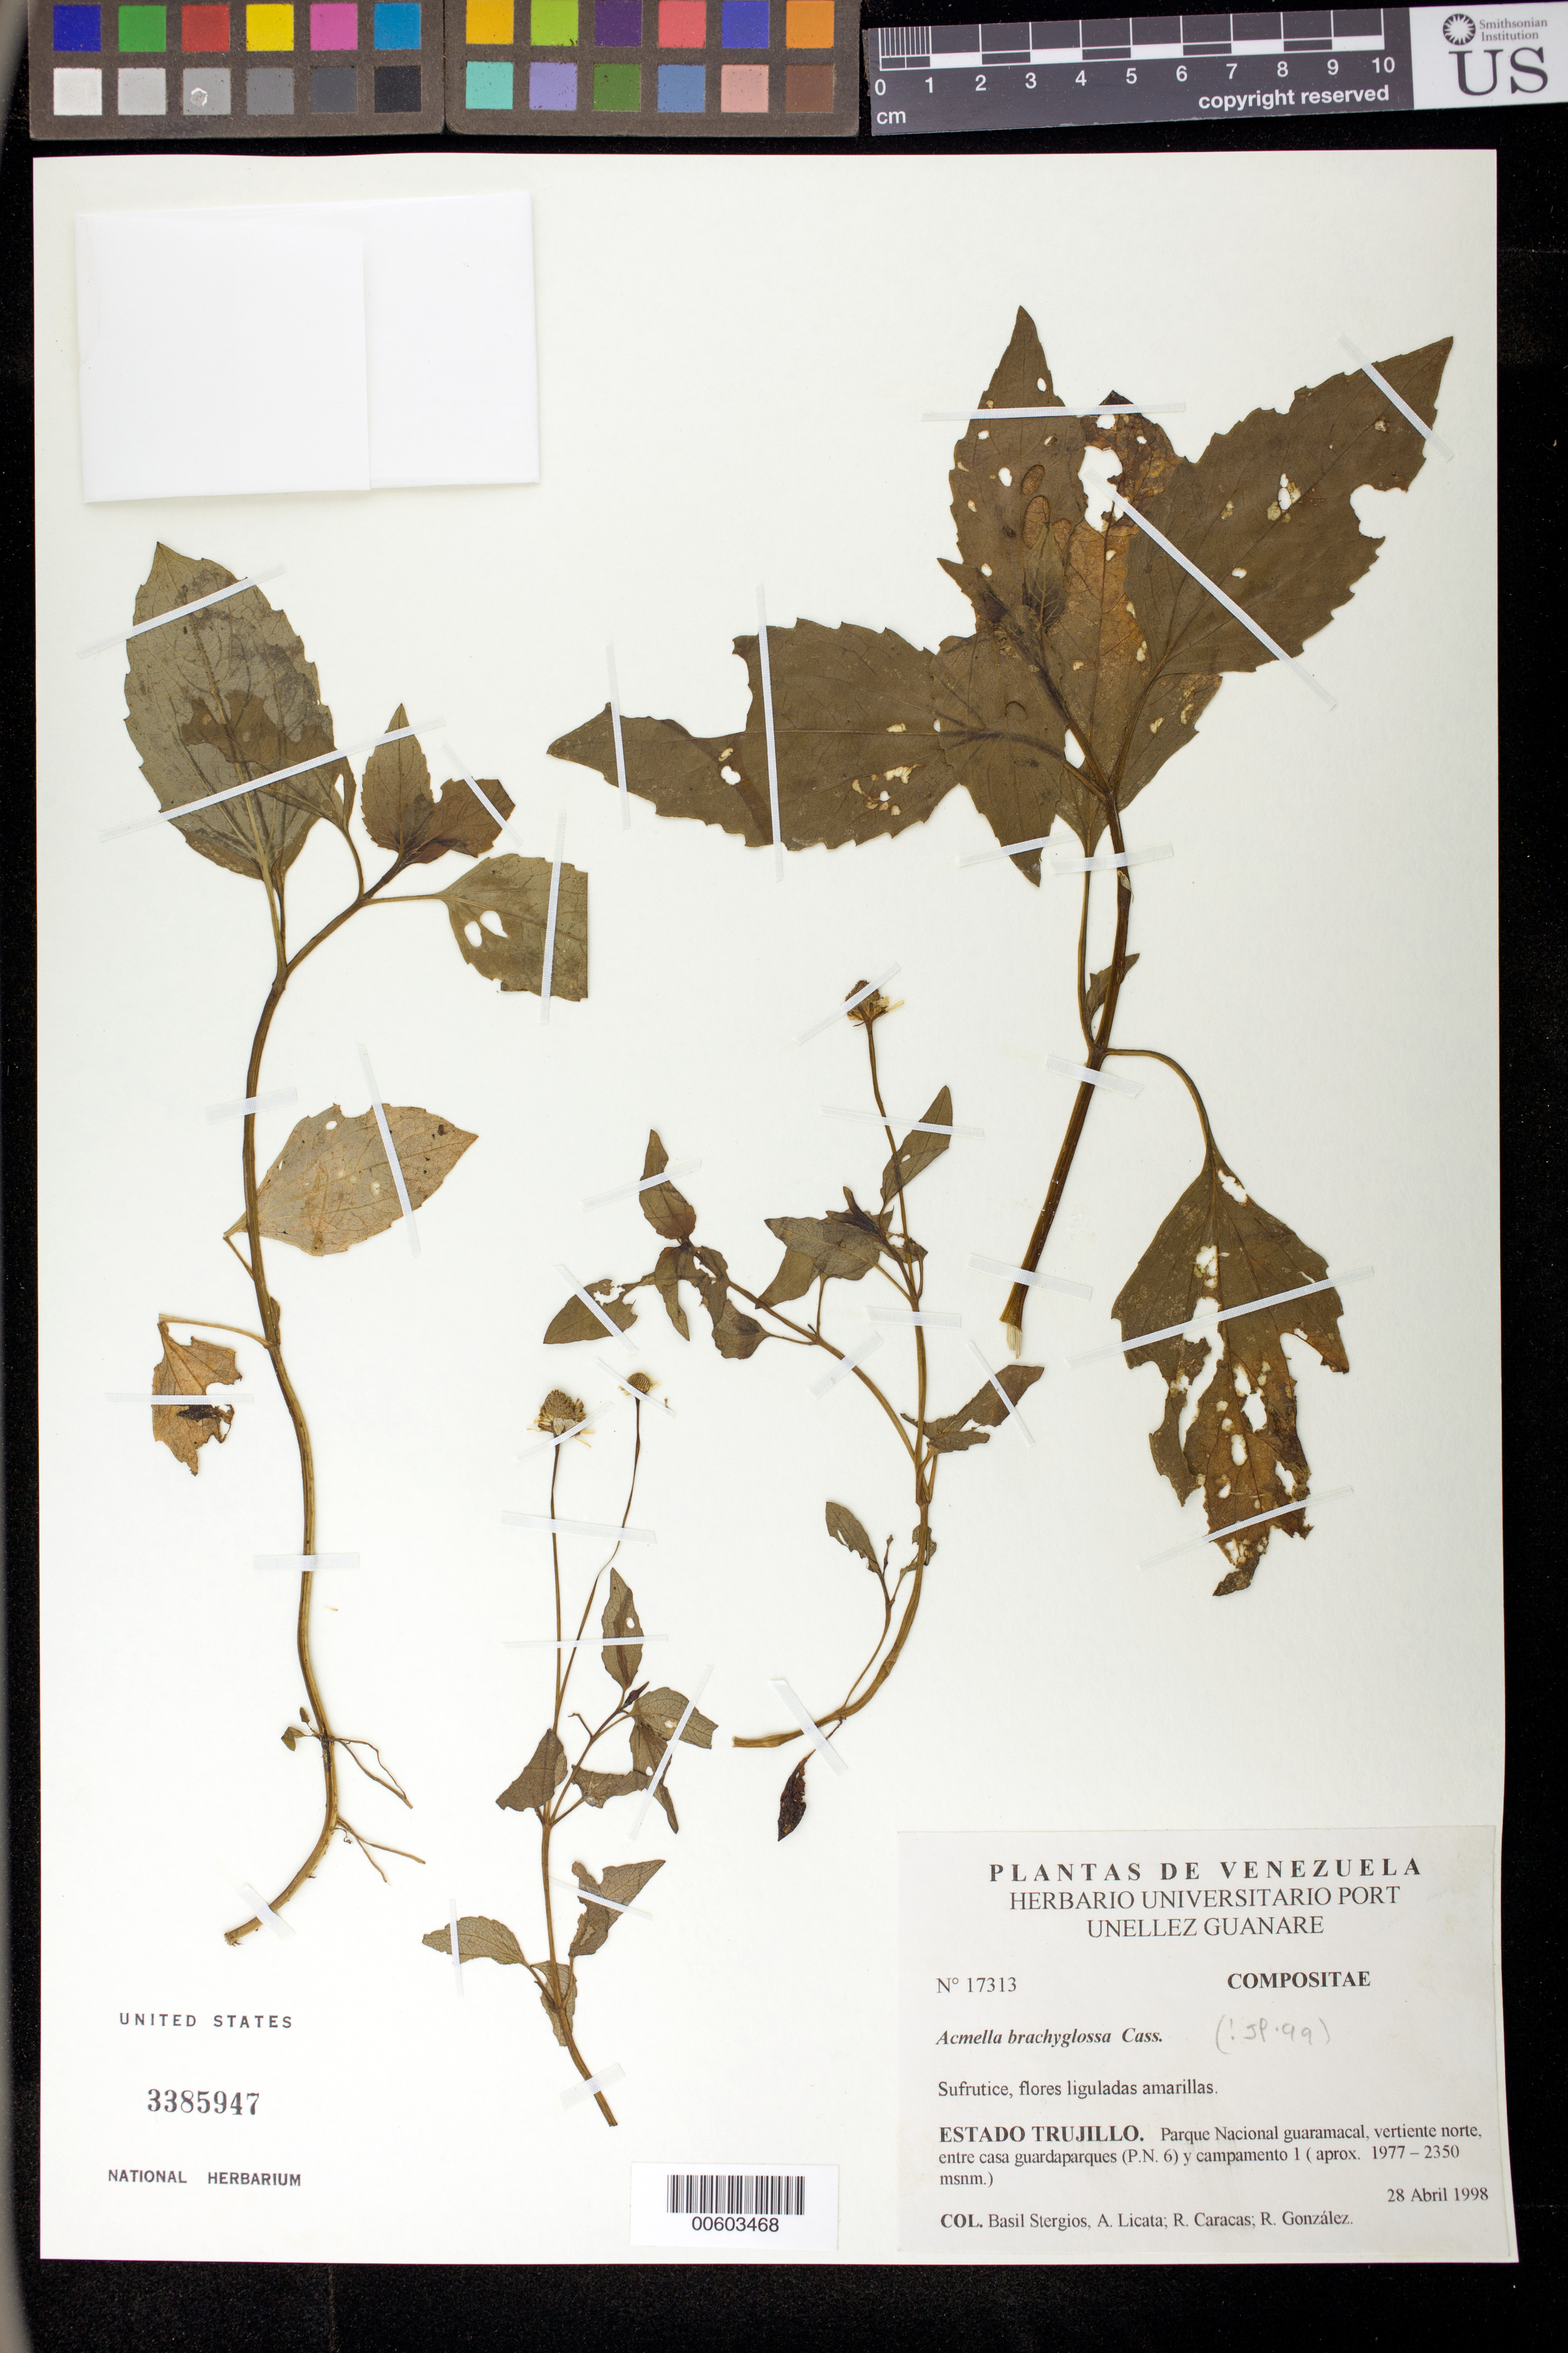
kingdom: Plantae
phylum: Tracheophyta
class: Magnoliopsida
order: Asterales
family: Asteraceae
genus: Acmella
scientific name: Acmella brachyglossa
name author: Cass.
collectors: B. G. Stergios, B. Licata, R. Caracas & R. González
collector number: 17313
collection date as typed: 28 Apr 1998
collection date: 1998-04-28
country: Venezuela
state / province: Trujillo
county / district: Boconó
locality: Parque Nacional Guaramacal, vertiente N, entre casa guardaparques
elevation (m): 1977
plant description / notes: PORT, US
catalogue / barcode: US 3385947